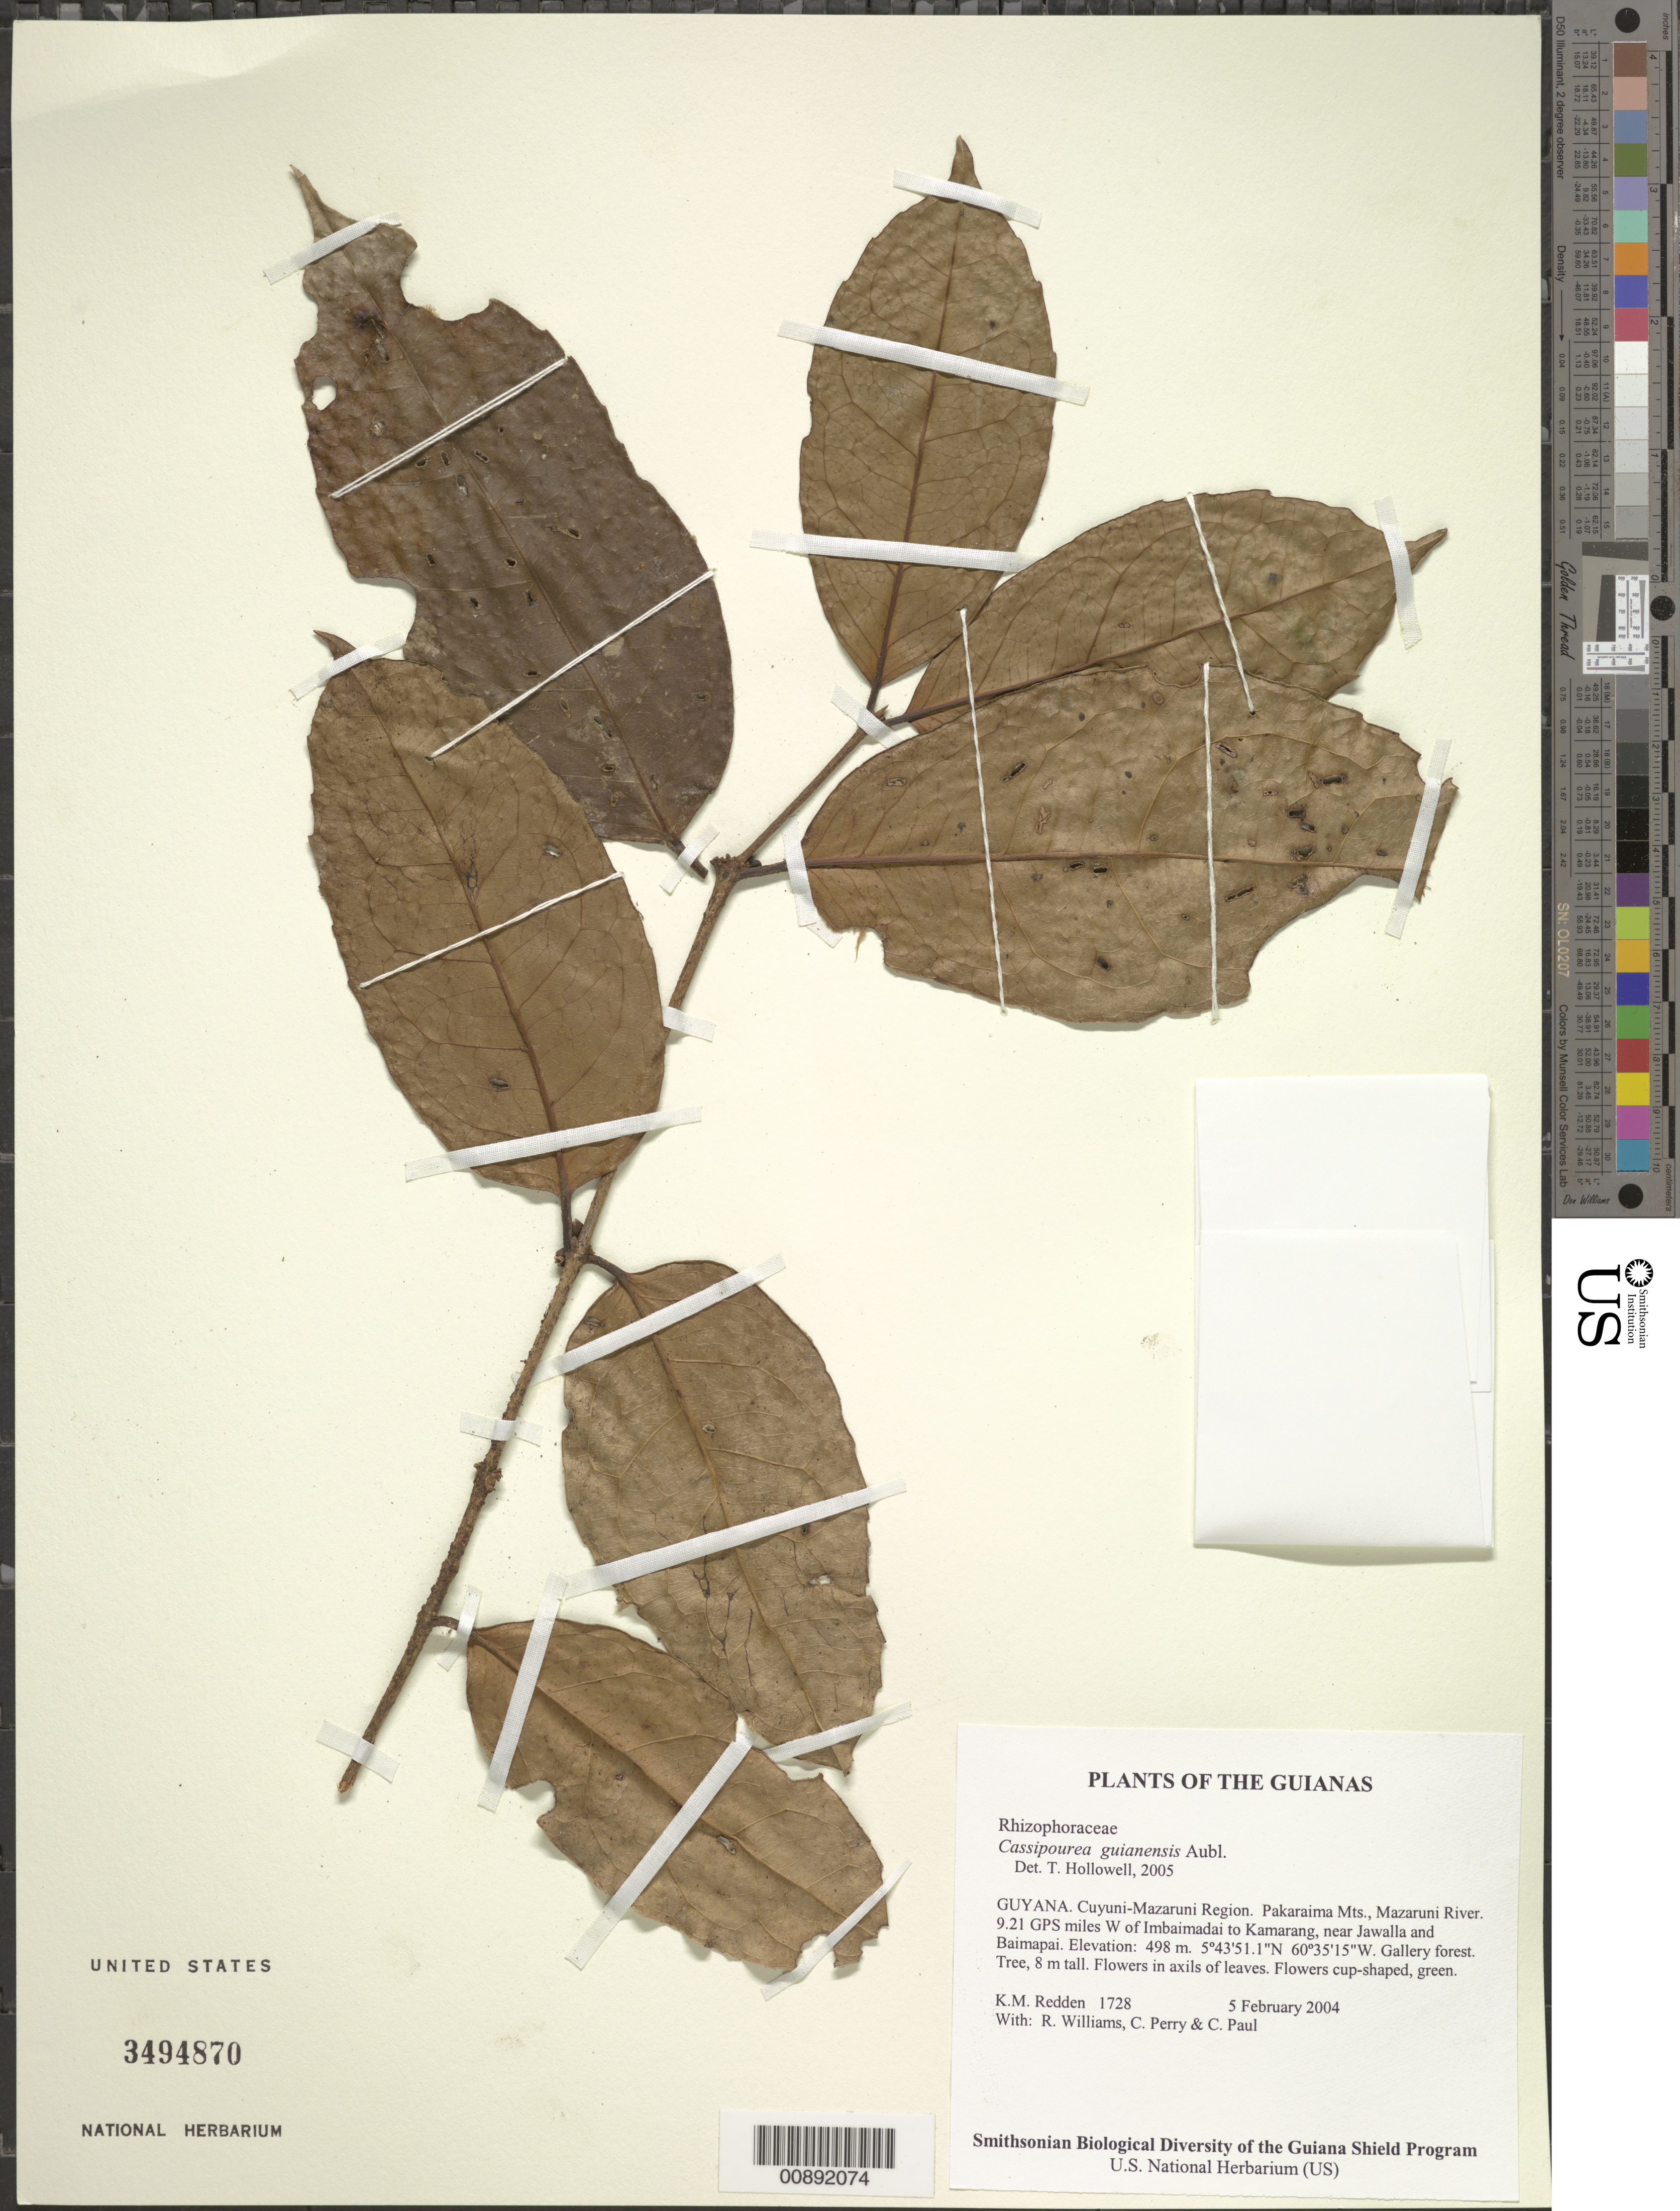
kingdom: Plantae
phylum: Tracheophyta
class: Magnoliopsida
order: Malpighiales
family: Rhizophoraceae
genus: Cassipourea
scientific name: Cassipourea guianensis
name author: Aubl.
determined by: Hollowell, T. H., (BOT), Smithsonian Institution - National Museum of Natural History (UNITED STATES)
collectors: K. M. Redden, R. Williams, C. Perry & C. Paul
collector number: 1728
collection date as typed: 5 February 2004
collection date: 2004-02-05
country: Guyana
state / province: Cuyuni-Mazaruni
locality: Pakaraima Mts., Mazaruni River. 9.21 GPS miles W of Imbaimadai to Kamarang, near Jawalla and Baimapai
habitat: Gallery forest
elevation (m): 498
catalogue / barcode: US 3494870